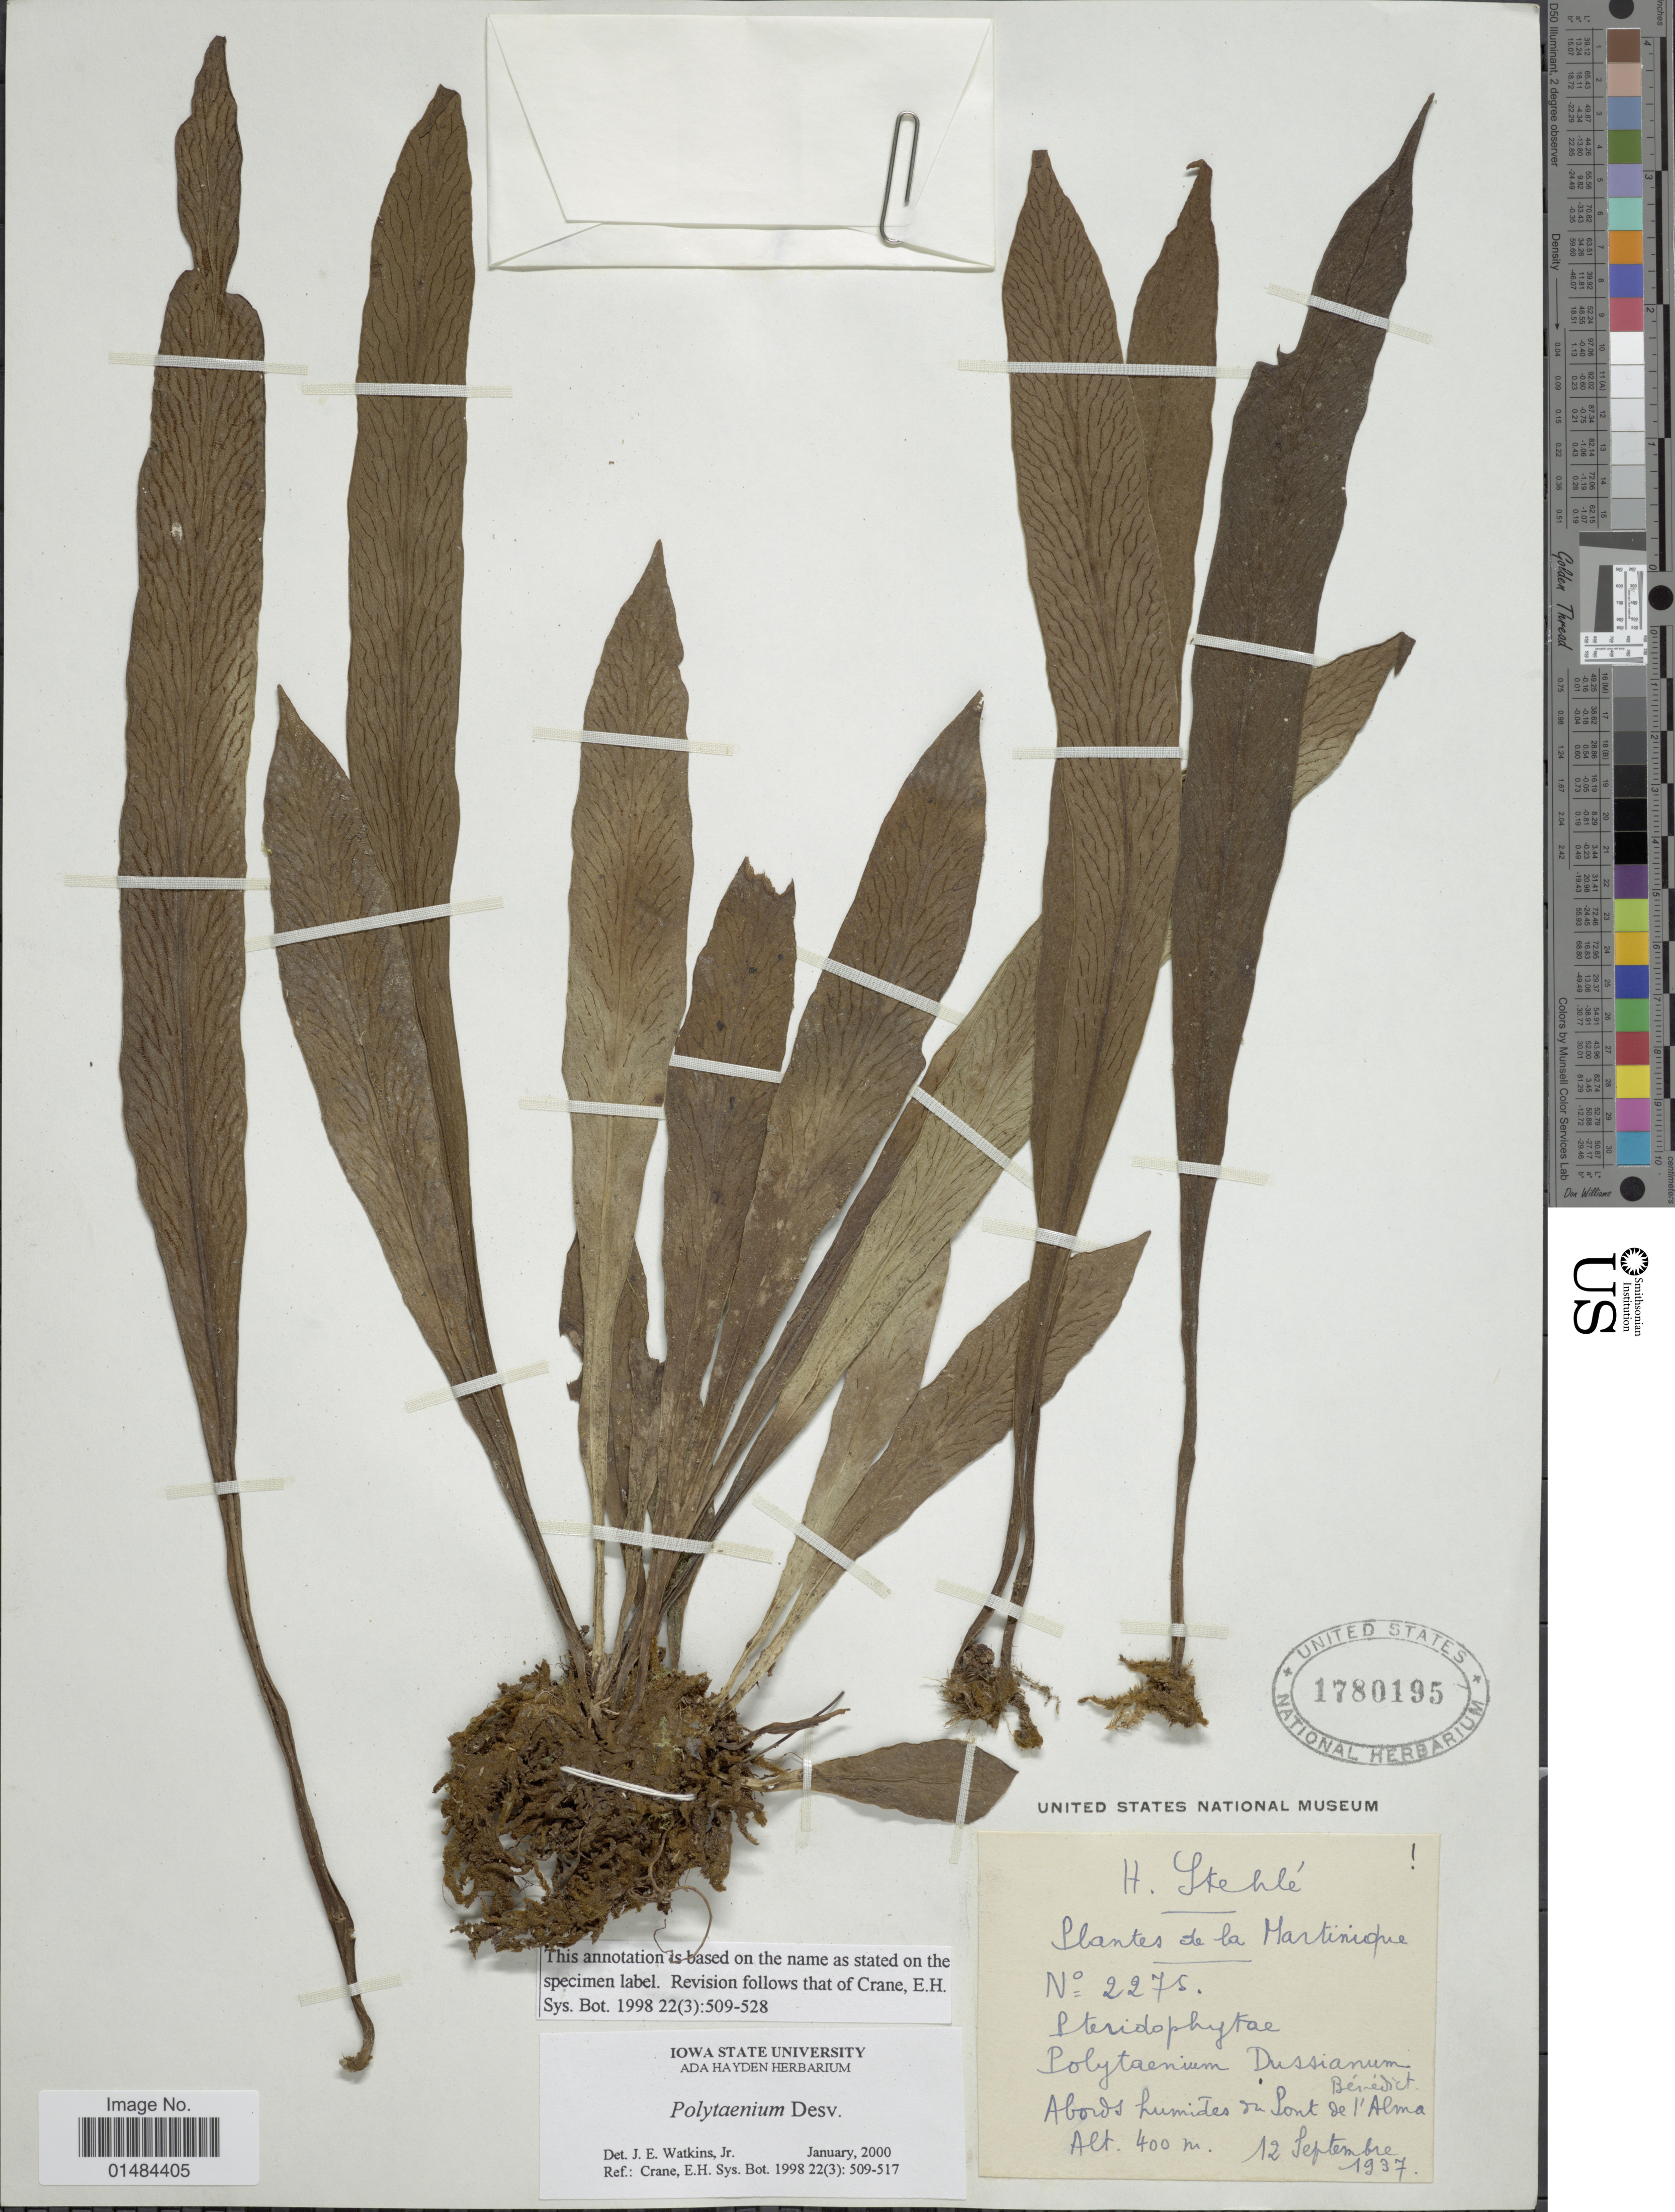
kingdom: Plantae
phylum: Tracheophyta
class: Polypodiopsida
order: Polypodiales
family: Pteridaceae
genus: Polytaenium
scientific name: Polytaenium dussianum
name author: (Benedict) Benedict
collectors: H. Stehlé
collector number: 2275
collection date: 1937-09-12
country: Martinique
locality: Martinique, abords humides du Piton de l'Alma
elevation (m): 400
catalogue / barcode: US 1780195